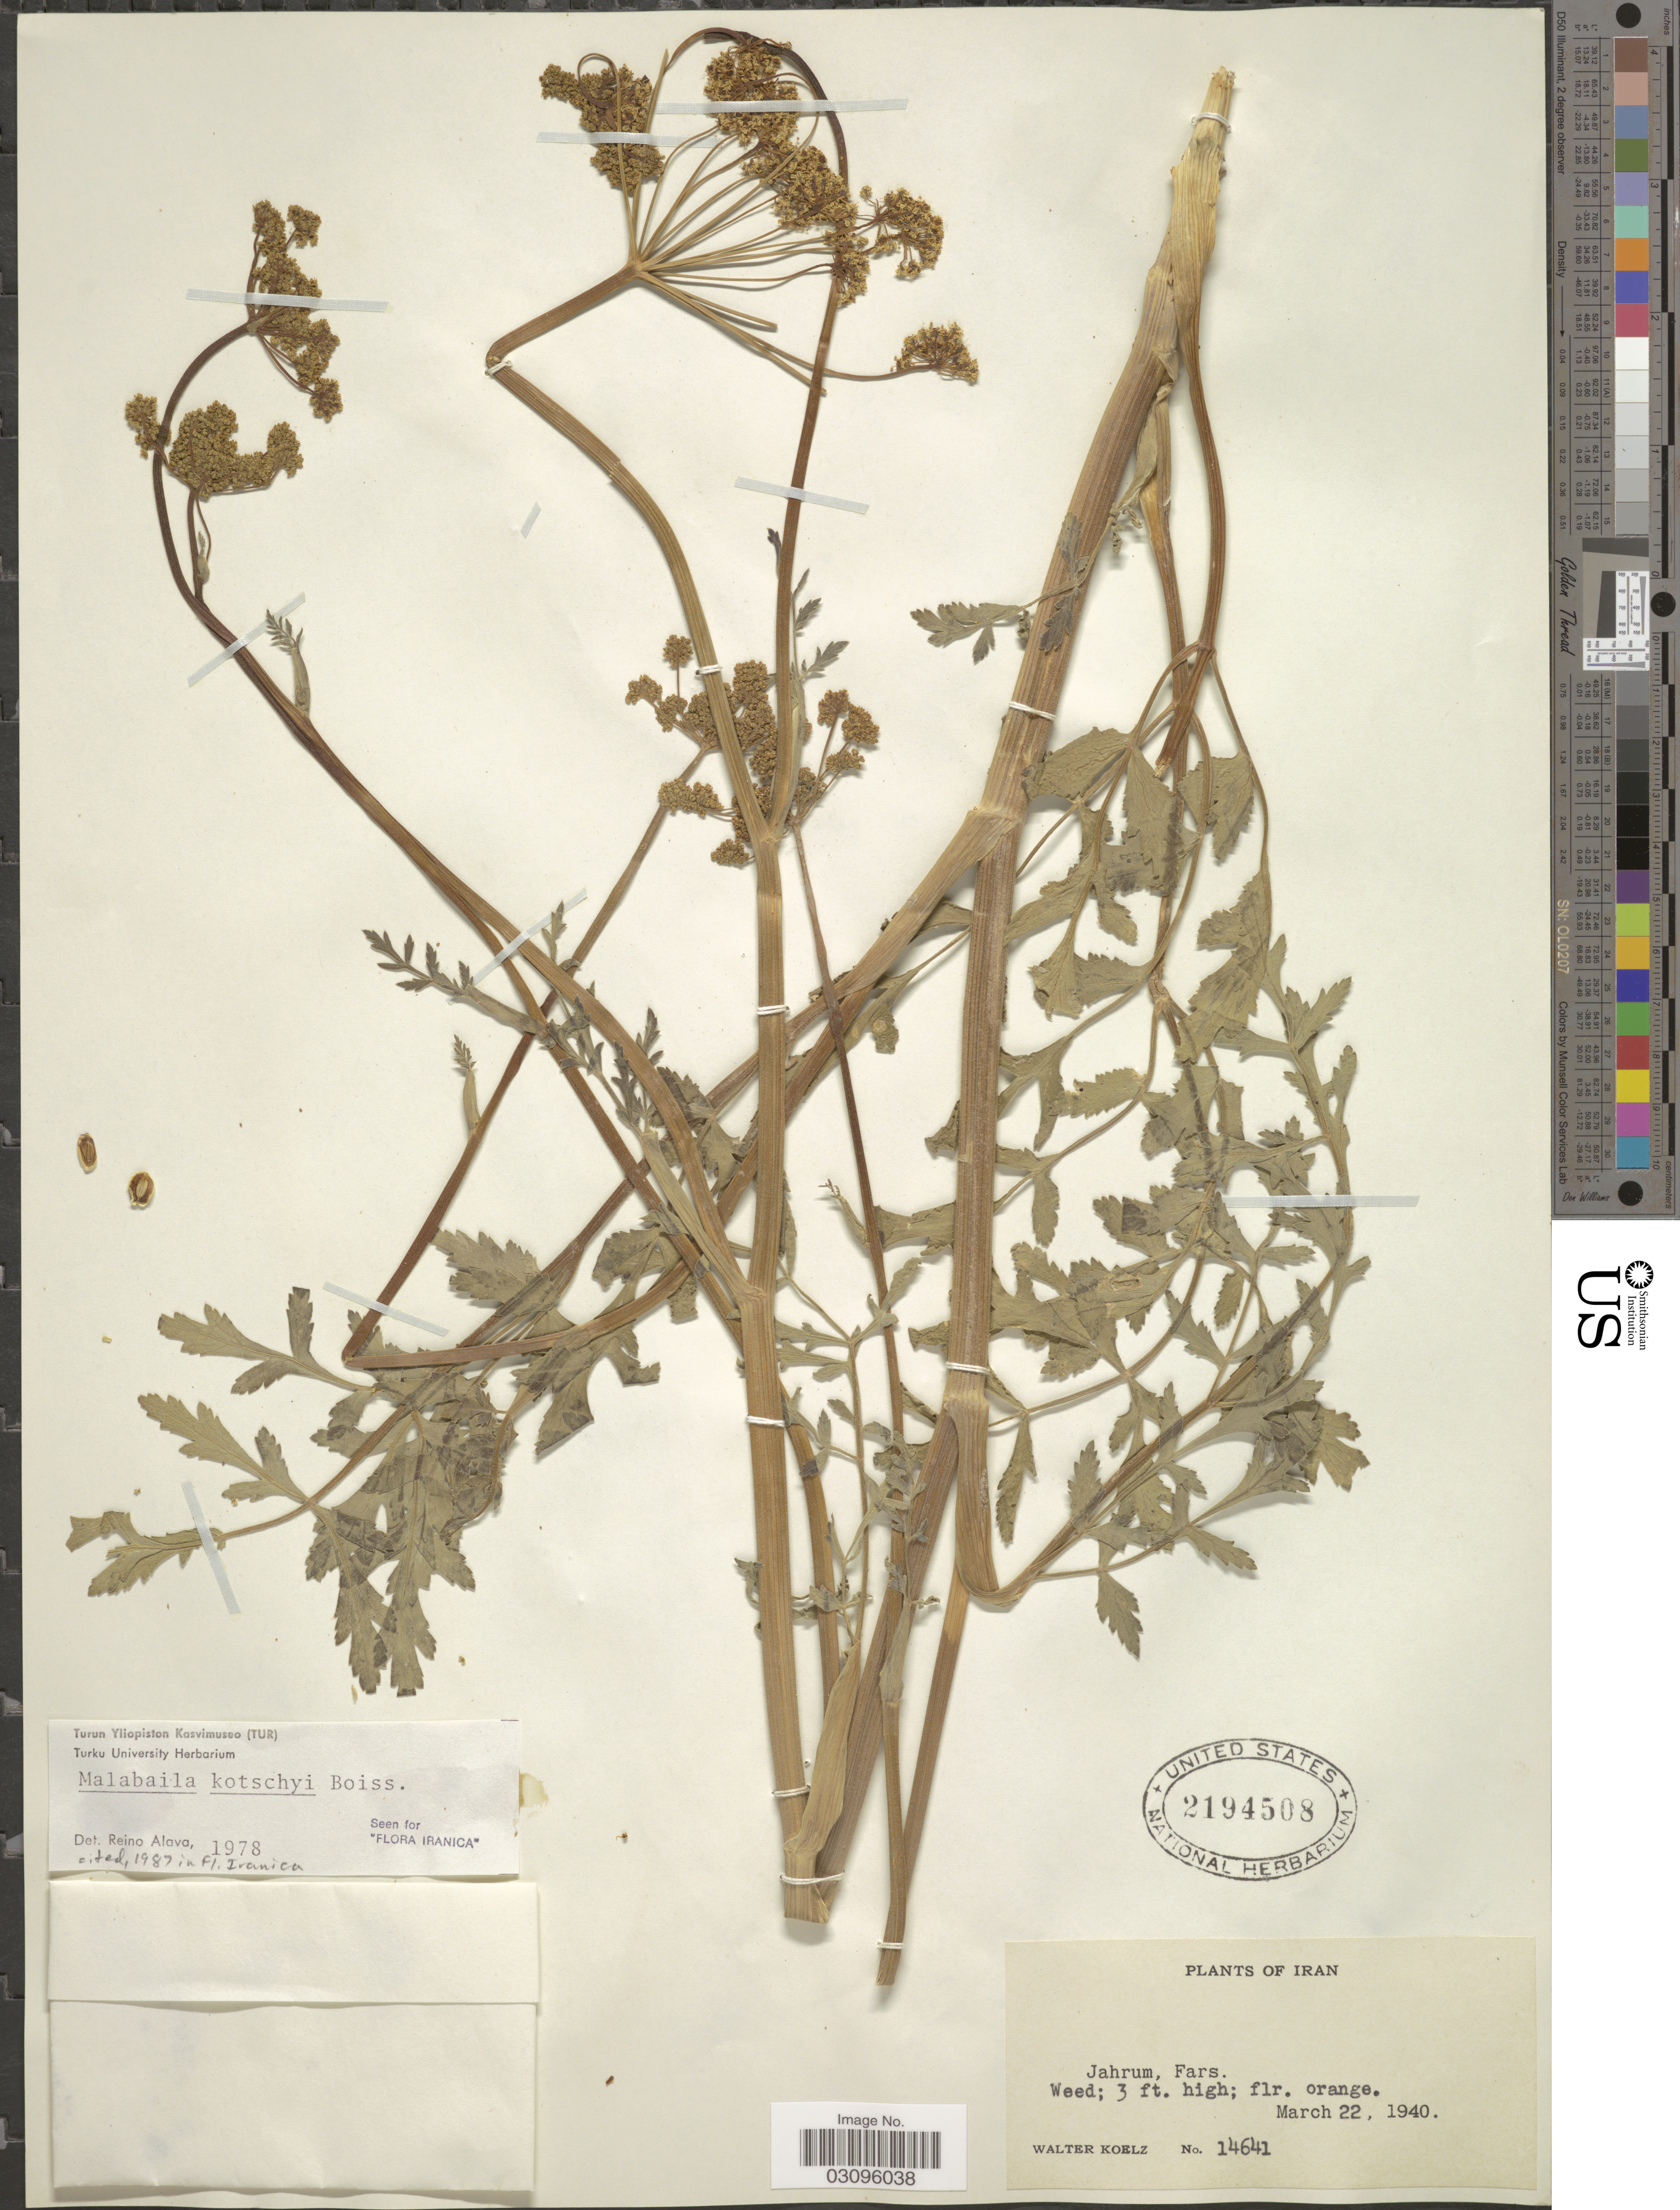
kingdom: Plantae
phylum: Tracheophyta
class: Magnoliopsida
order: Apiales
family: Apiaceae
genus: Malabaila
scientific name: Malabaila kotschyi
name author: Boiss.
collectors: W. N. Koelz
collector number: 14641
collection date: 1940-03-22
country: Iran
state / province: Fars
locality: Jahrum.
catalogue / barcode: US 2194508